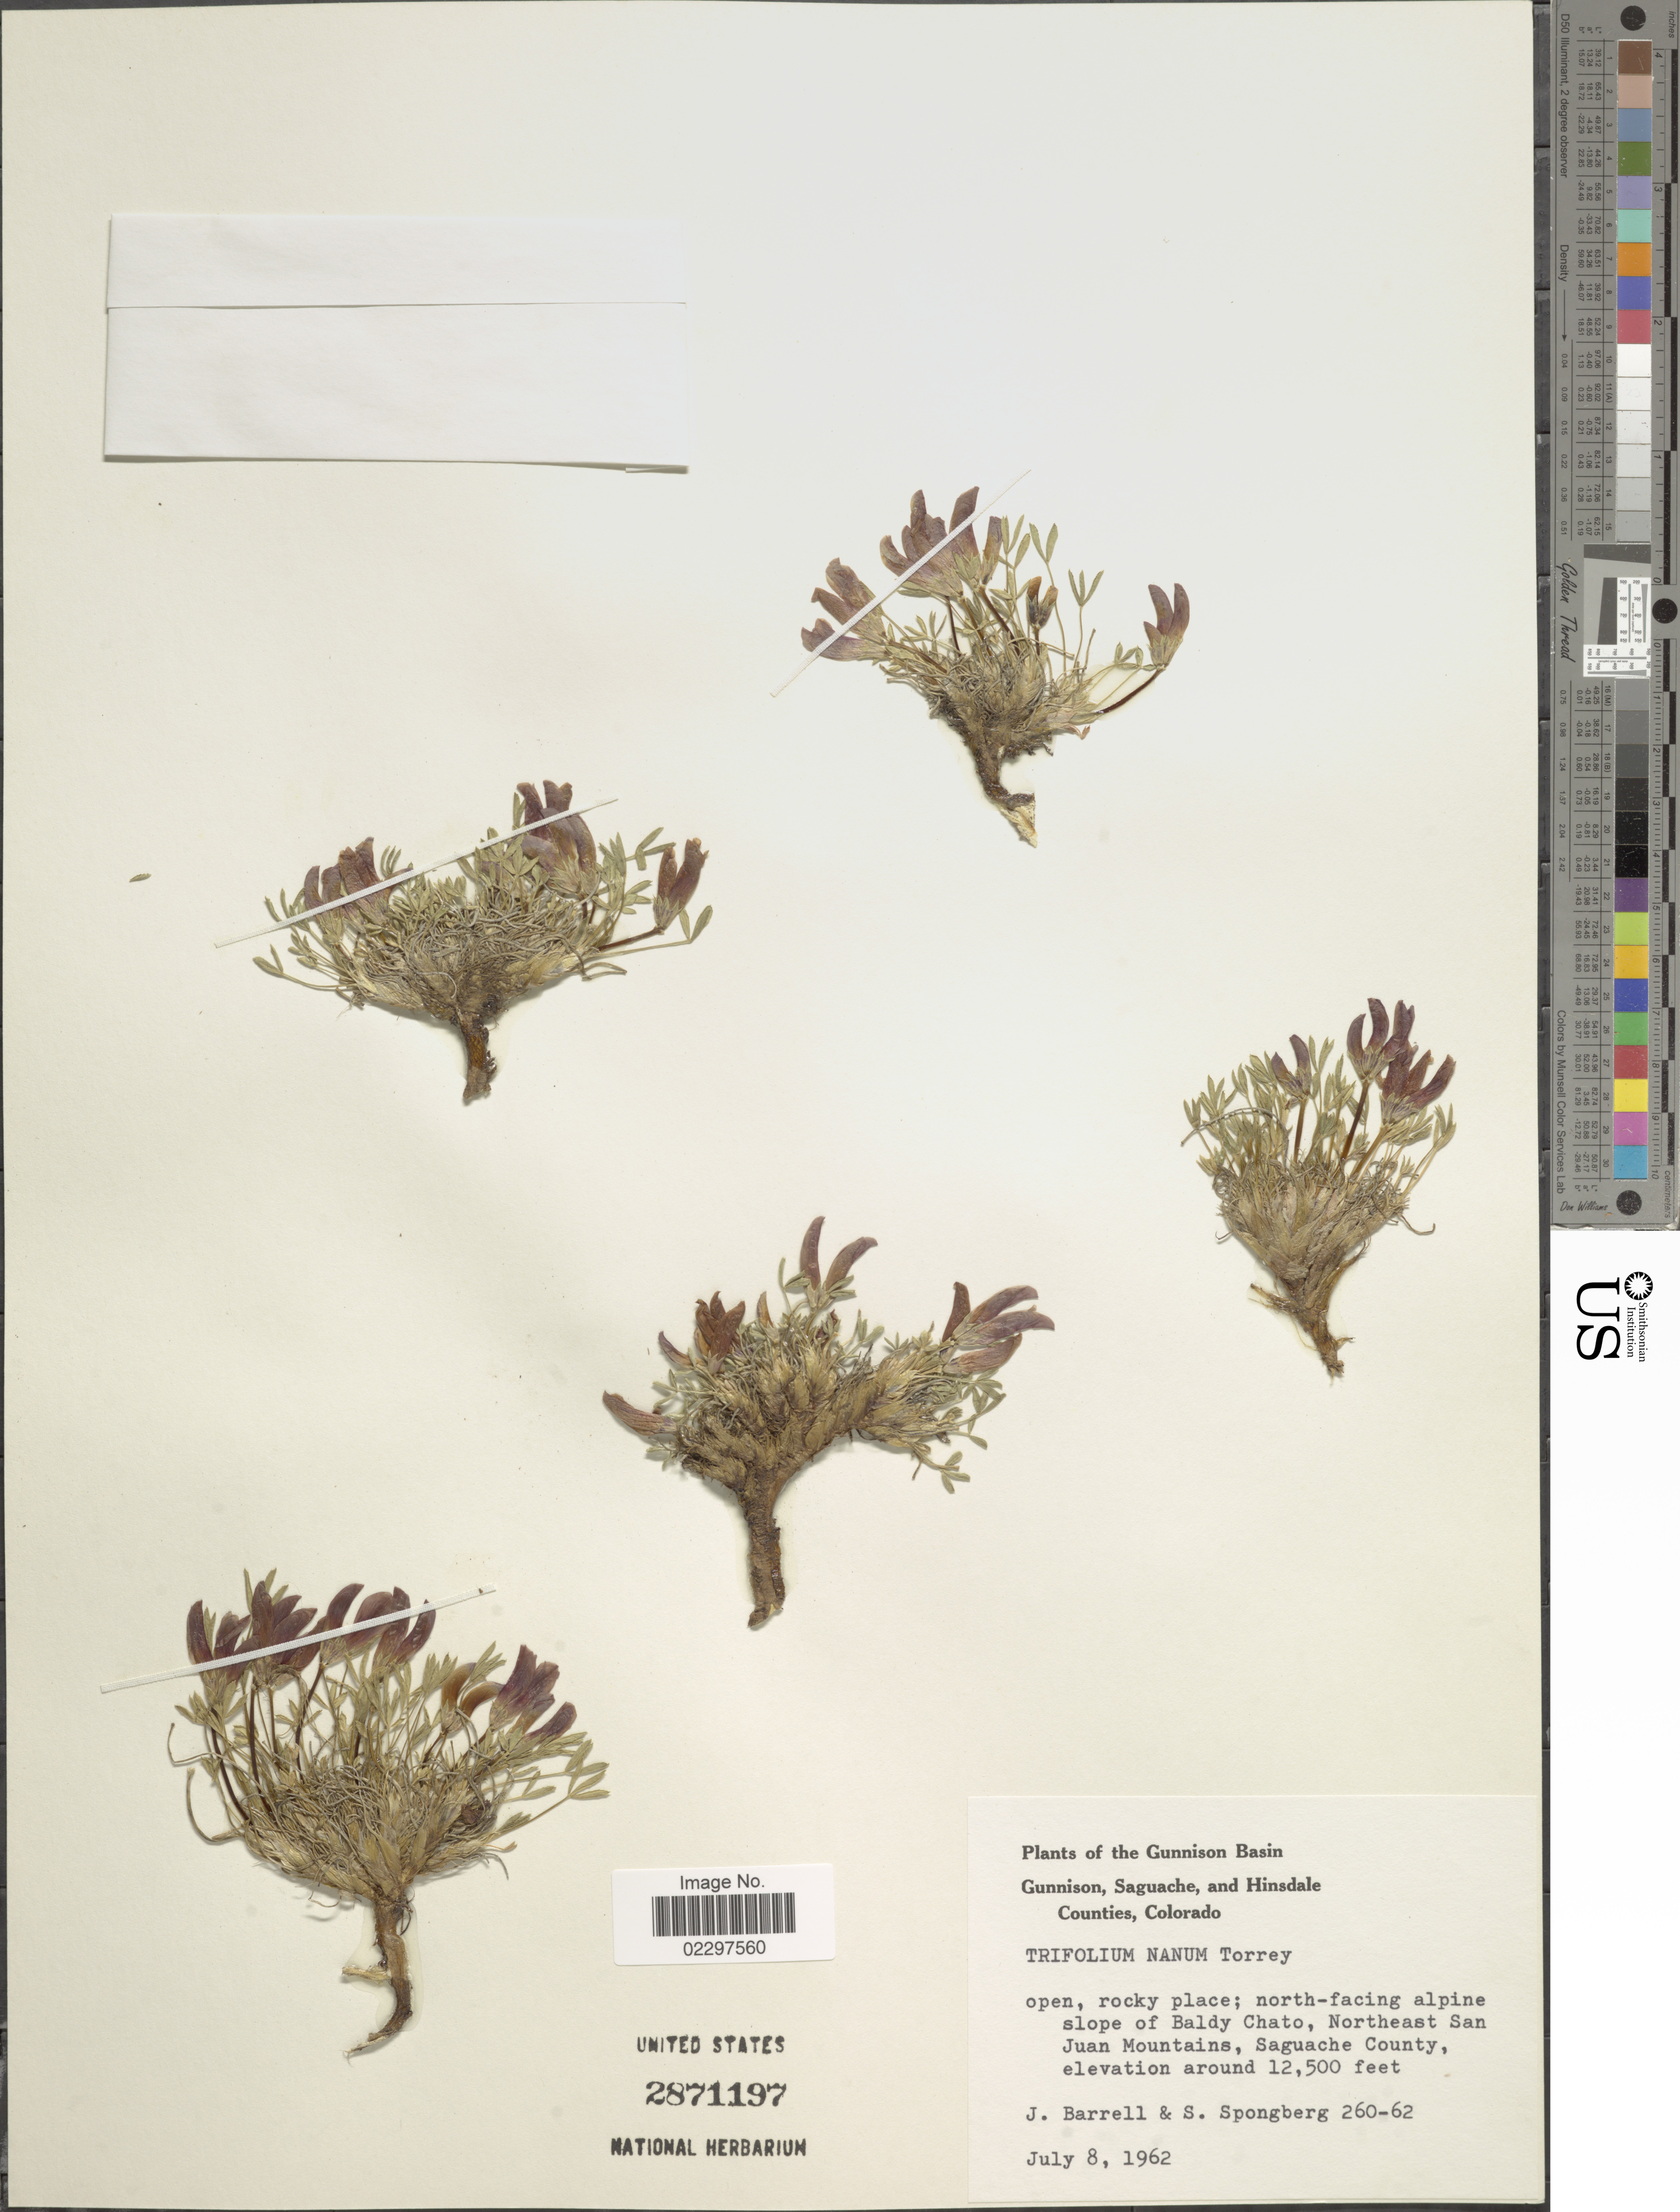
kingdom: Plantae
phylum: Tracheophyta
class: Magnoliopsida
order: Fabales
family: Fabaceae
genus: Trifolium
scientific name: Trifolium nanum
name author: Torr.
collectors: J. Barrell & S. A.Spongberg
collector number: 260-62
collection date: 1962-07-08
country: United States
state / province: Colorado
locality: Gunnison Basin. Gunnison, Sagauche, and Hinsdale Counties. Colorado. North-facing alpine slope of Baldy Chato, Northeast San Juan Mountains, Saguache County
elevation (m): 3810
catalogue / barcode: US 2871197